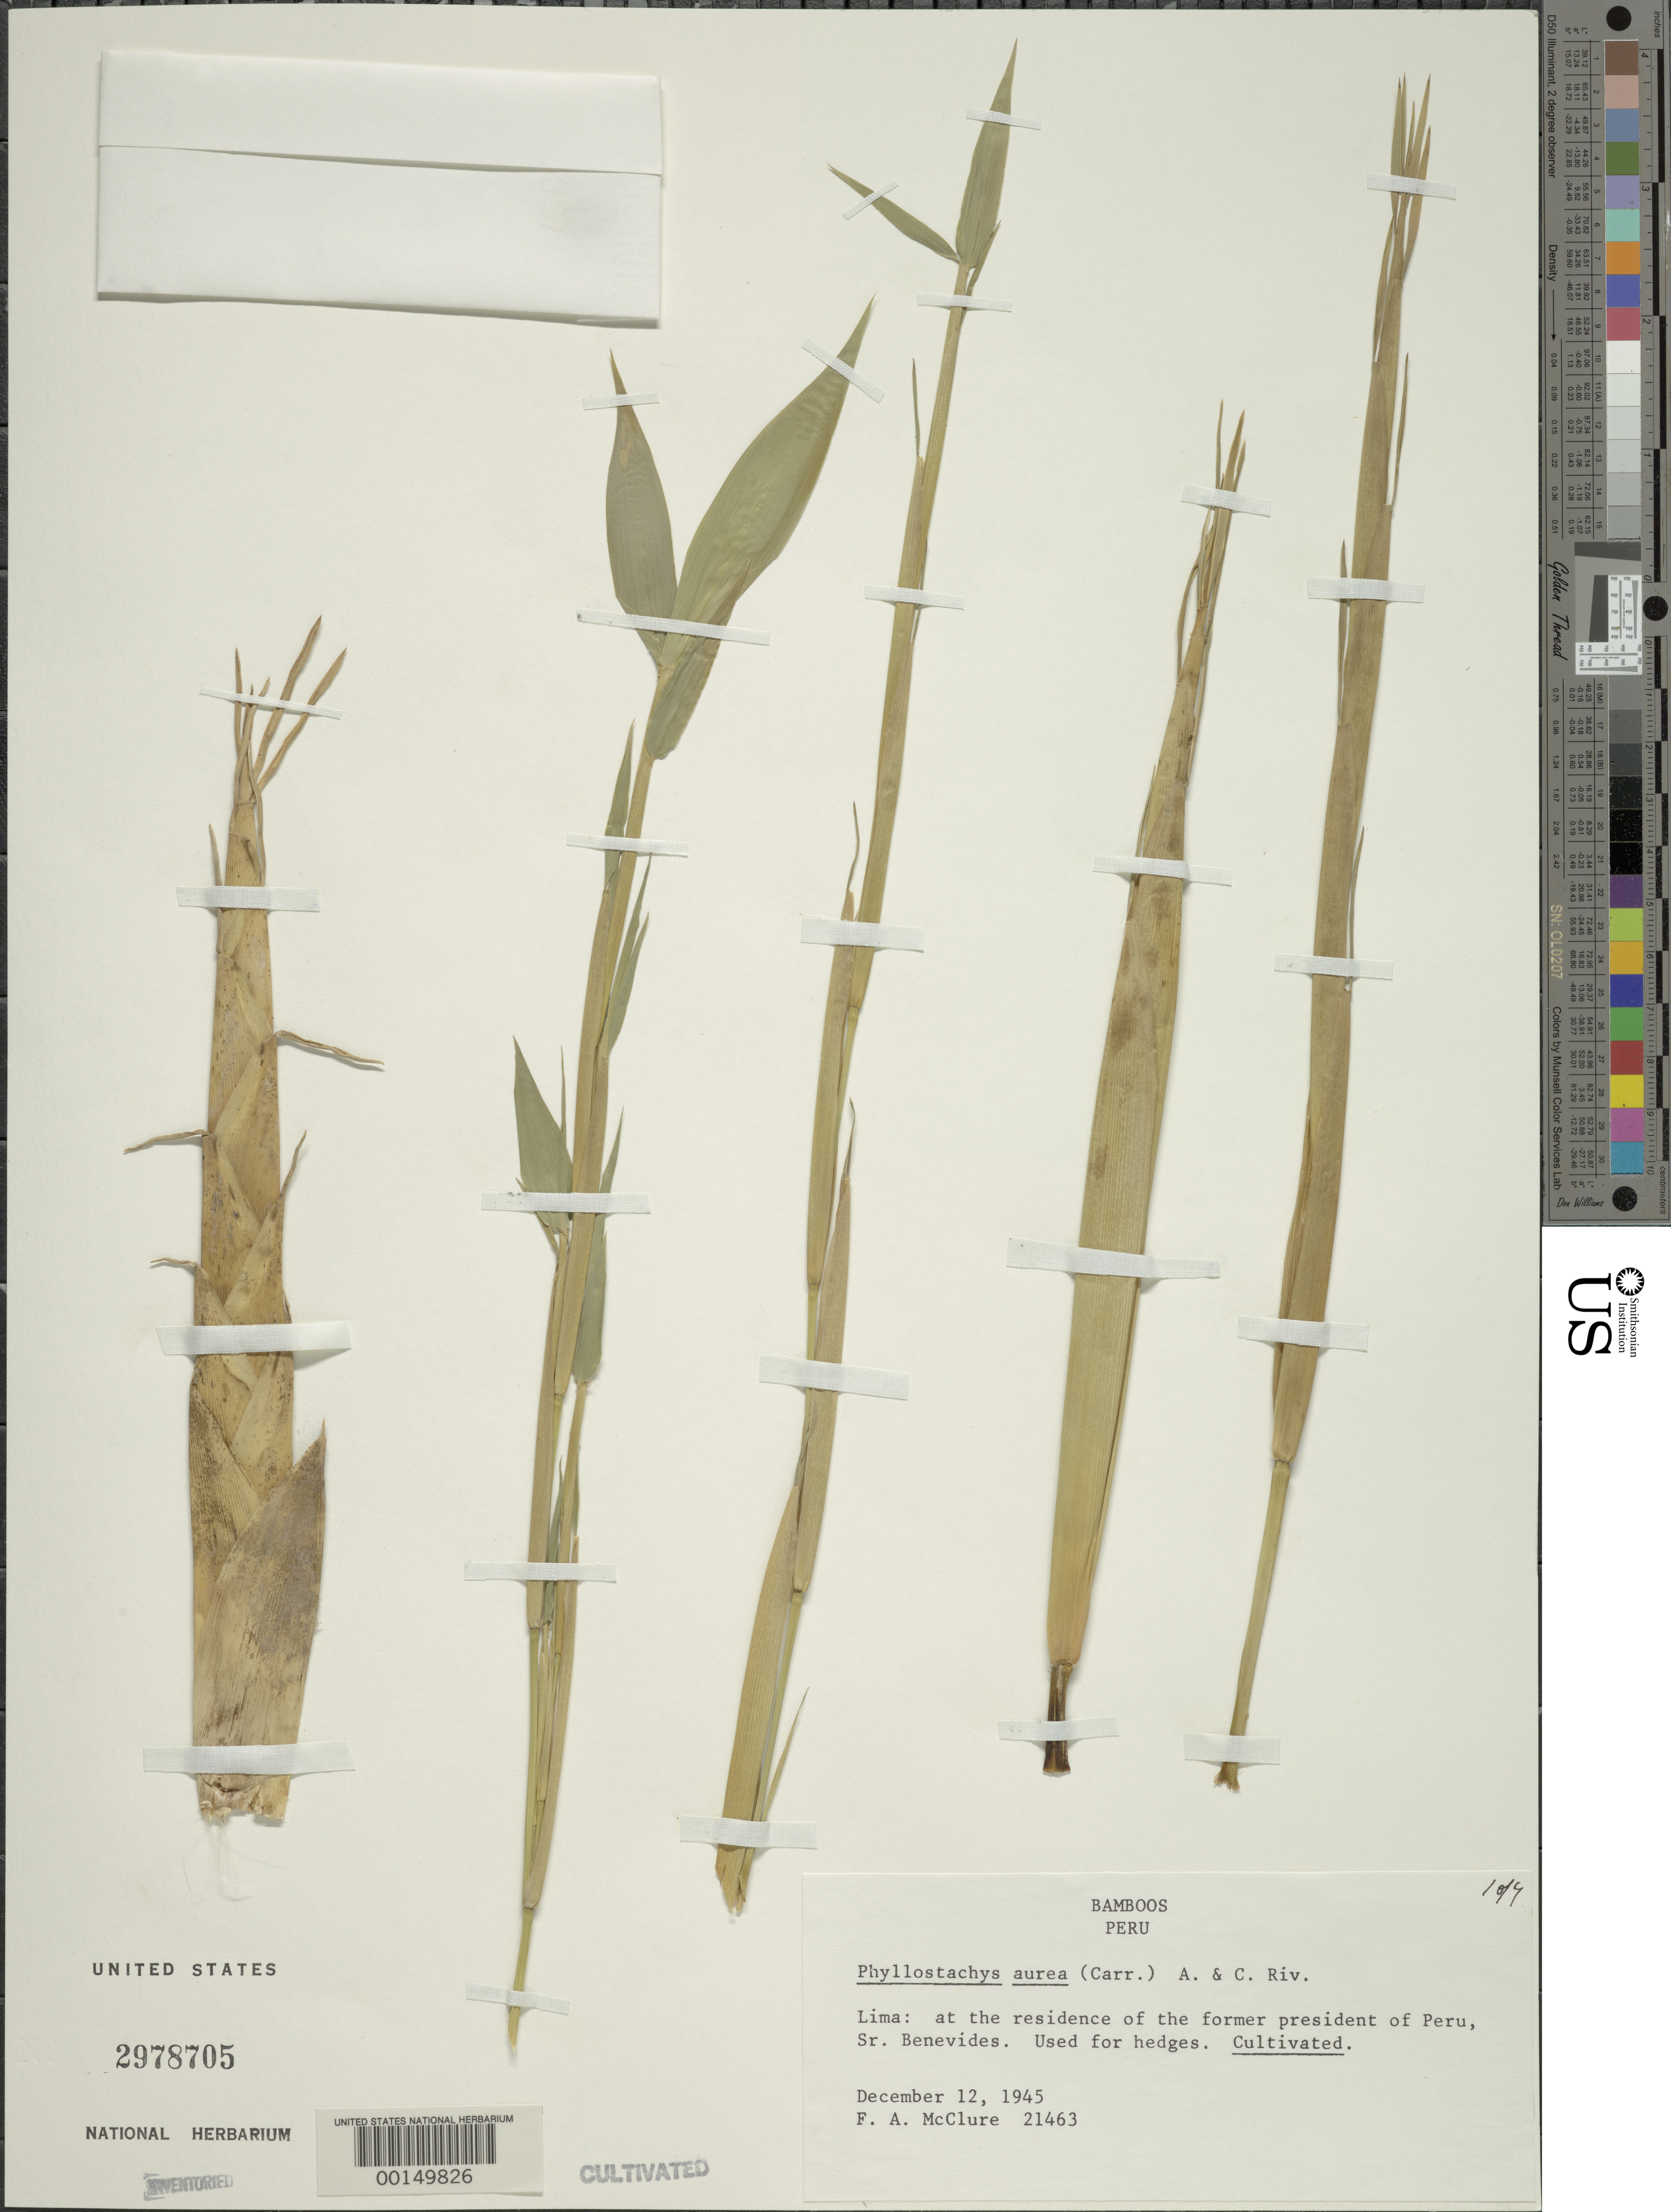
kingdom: Plantae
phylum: Tracheophyta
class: Liliopsida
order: Poales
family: Poaceae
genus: Phyllostachys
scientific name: Phyllostachys aurea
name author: Rivière & C. Rivière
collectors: F. A. McClure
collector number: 21463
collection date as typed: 12 Dec 1945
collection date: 1945-12-12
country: Peru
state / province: Lima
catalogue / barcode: US 2978705